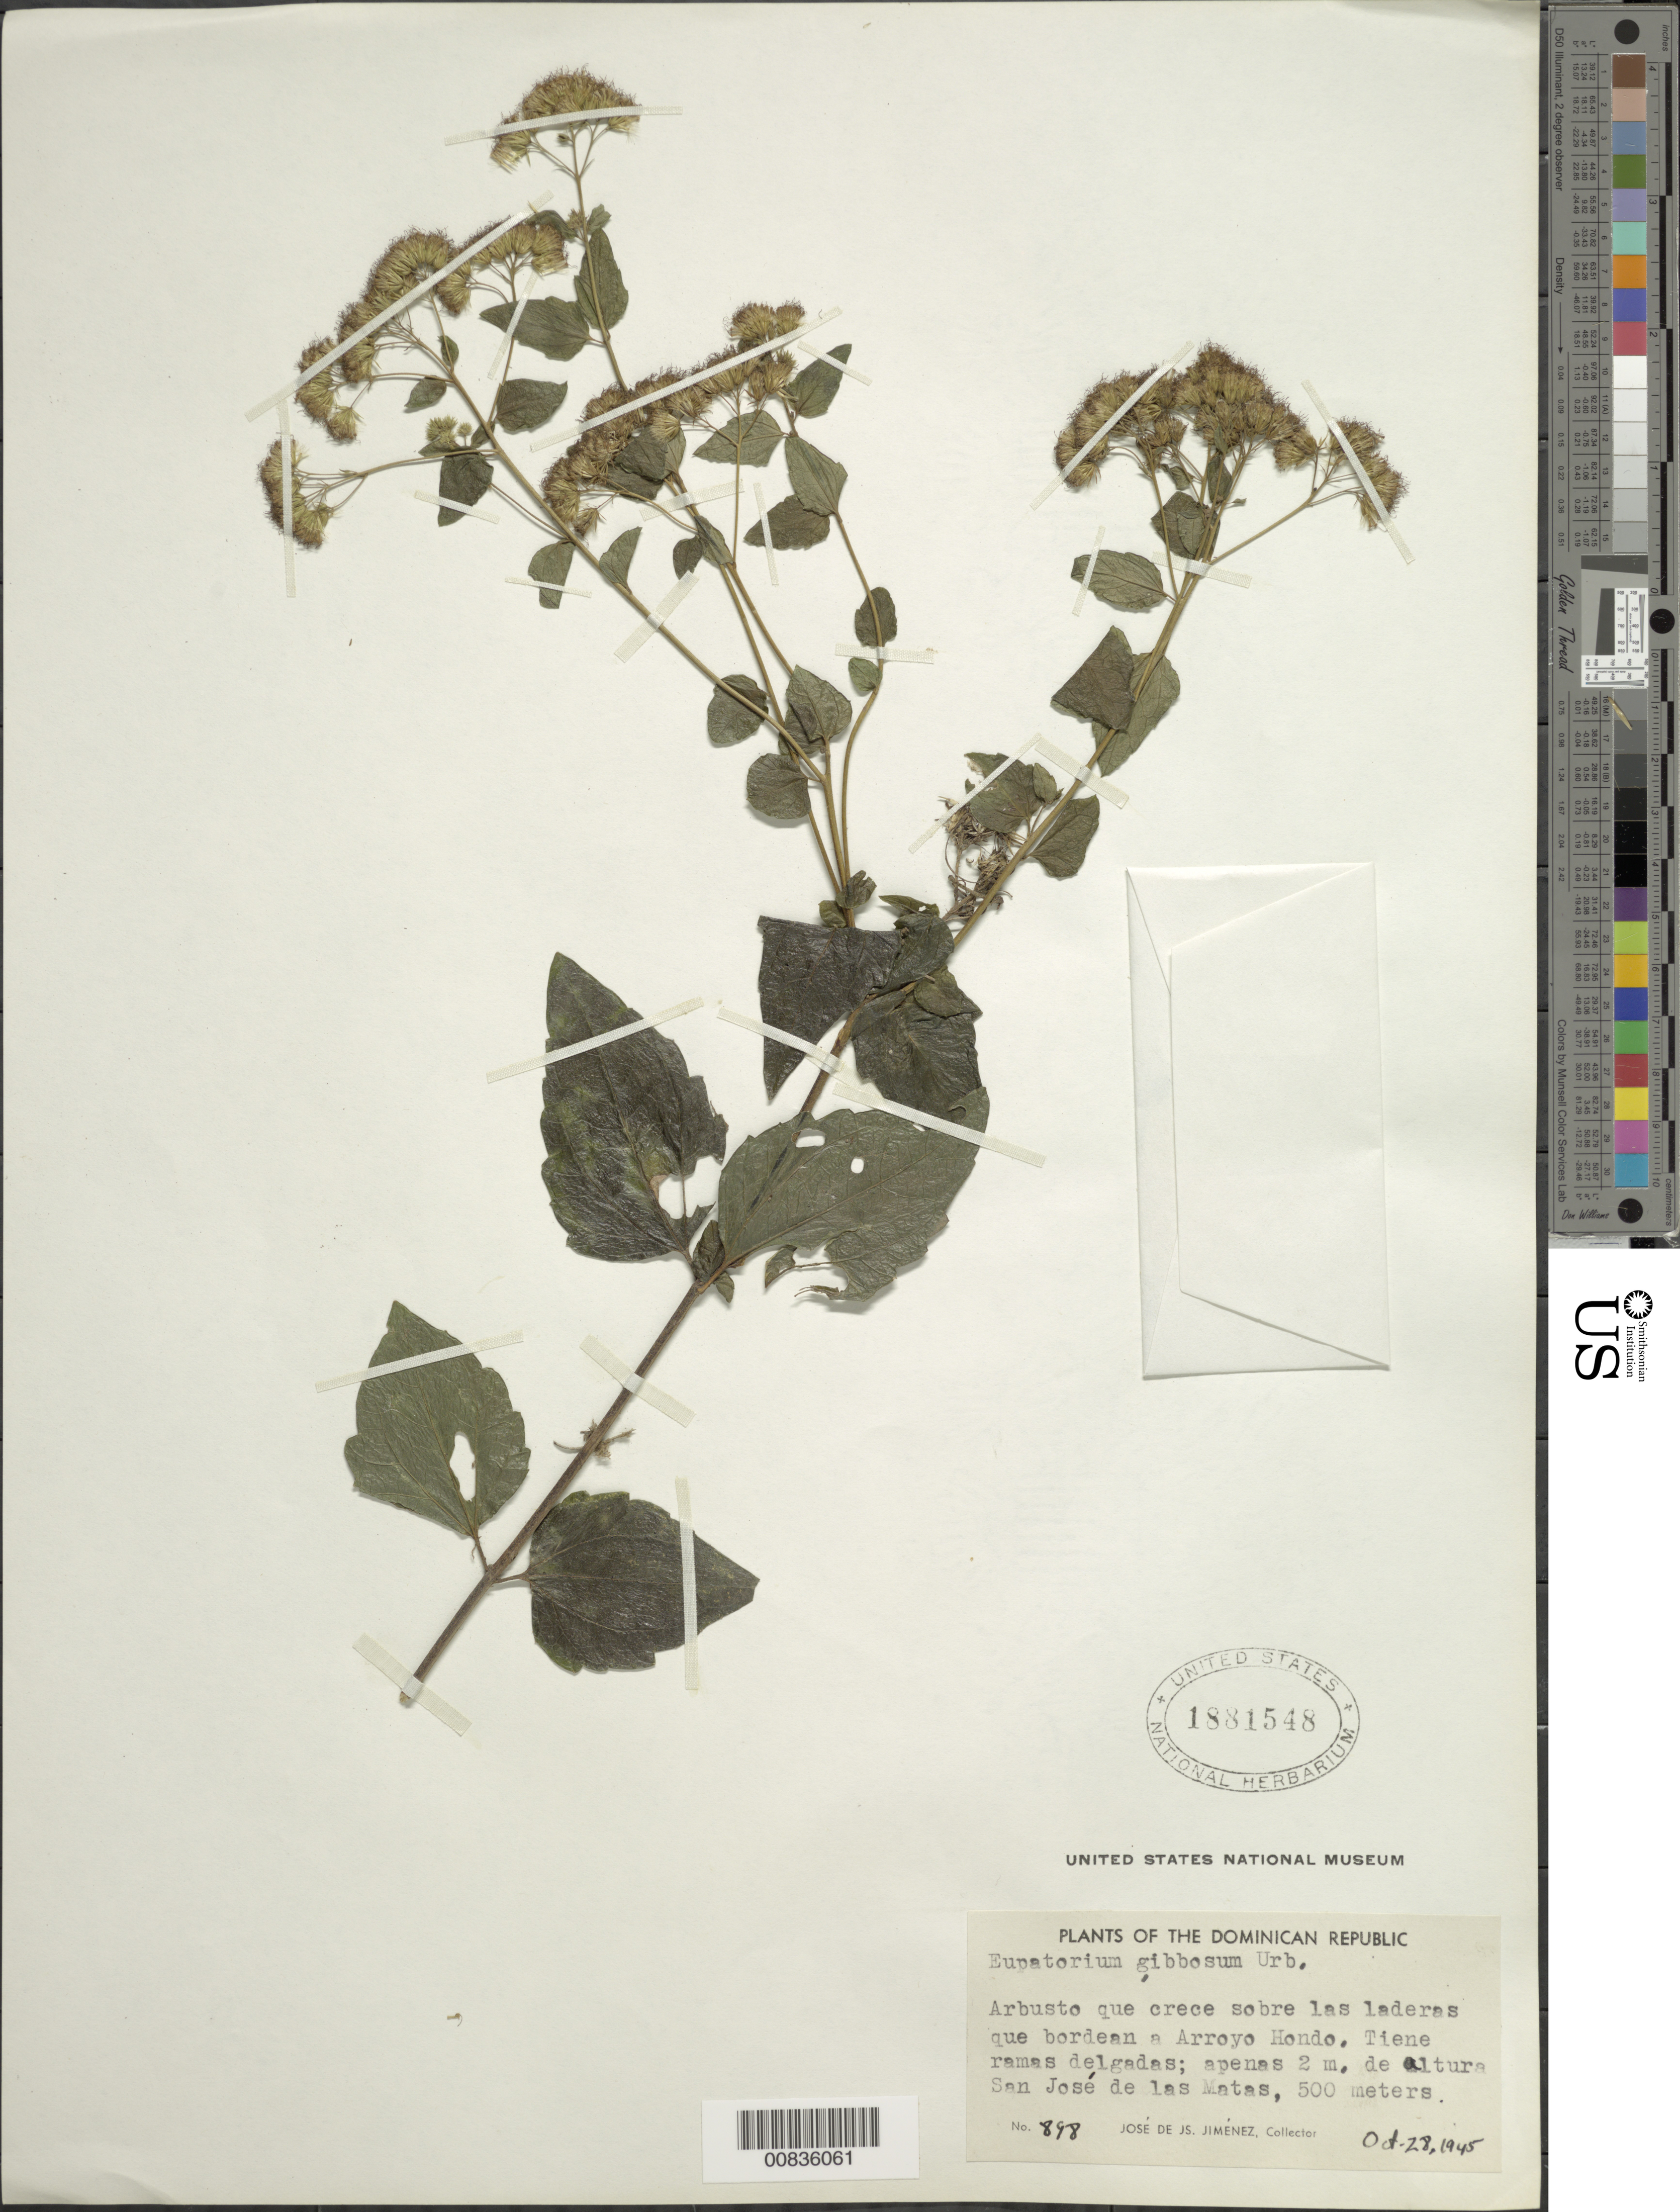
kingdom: Plantae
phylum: Tracheophyta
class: Magnoliopsida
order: Asterales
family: Asteraceae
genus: Koanophyllon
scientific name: Koanophyllon gibbosum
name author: (Urb.) R.M. King & H. Rob.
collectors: J. J. Jiménez Almonte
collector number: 898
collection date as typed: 28 Oct 1945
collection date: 1945-10-28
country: Dominican Republic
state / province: Santiago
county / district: San José de las Matas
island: Hispaniola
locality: Arroyo Hondo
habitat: Crece sobre las laderas que bordean un arroyo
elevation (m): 500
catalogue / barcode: US 1881548